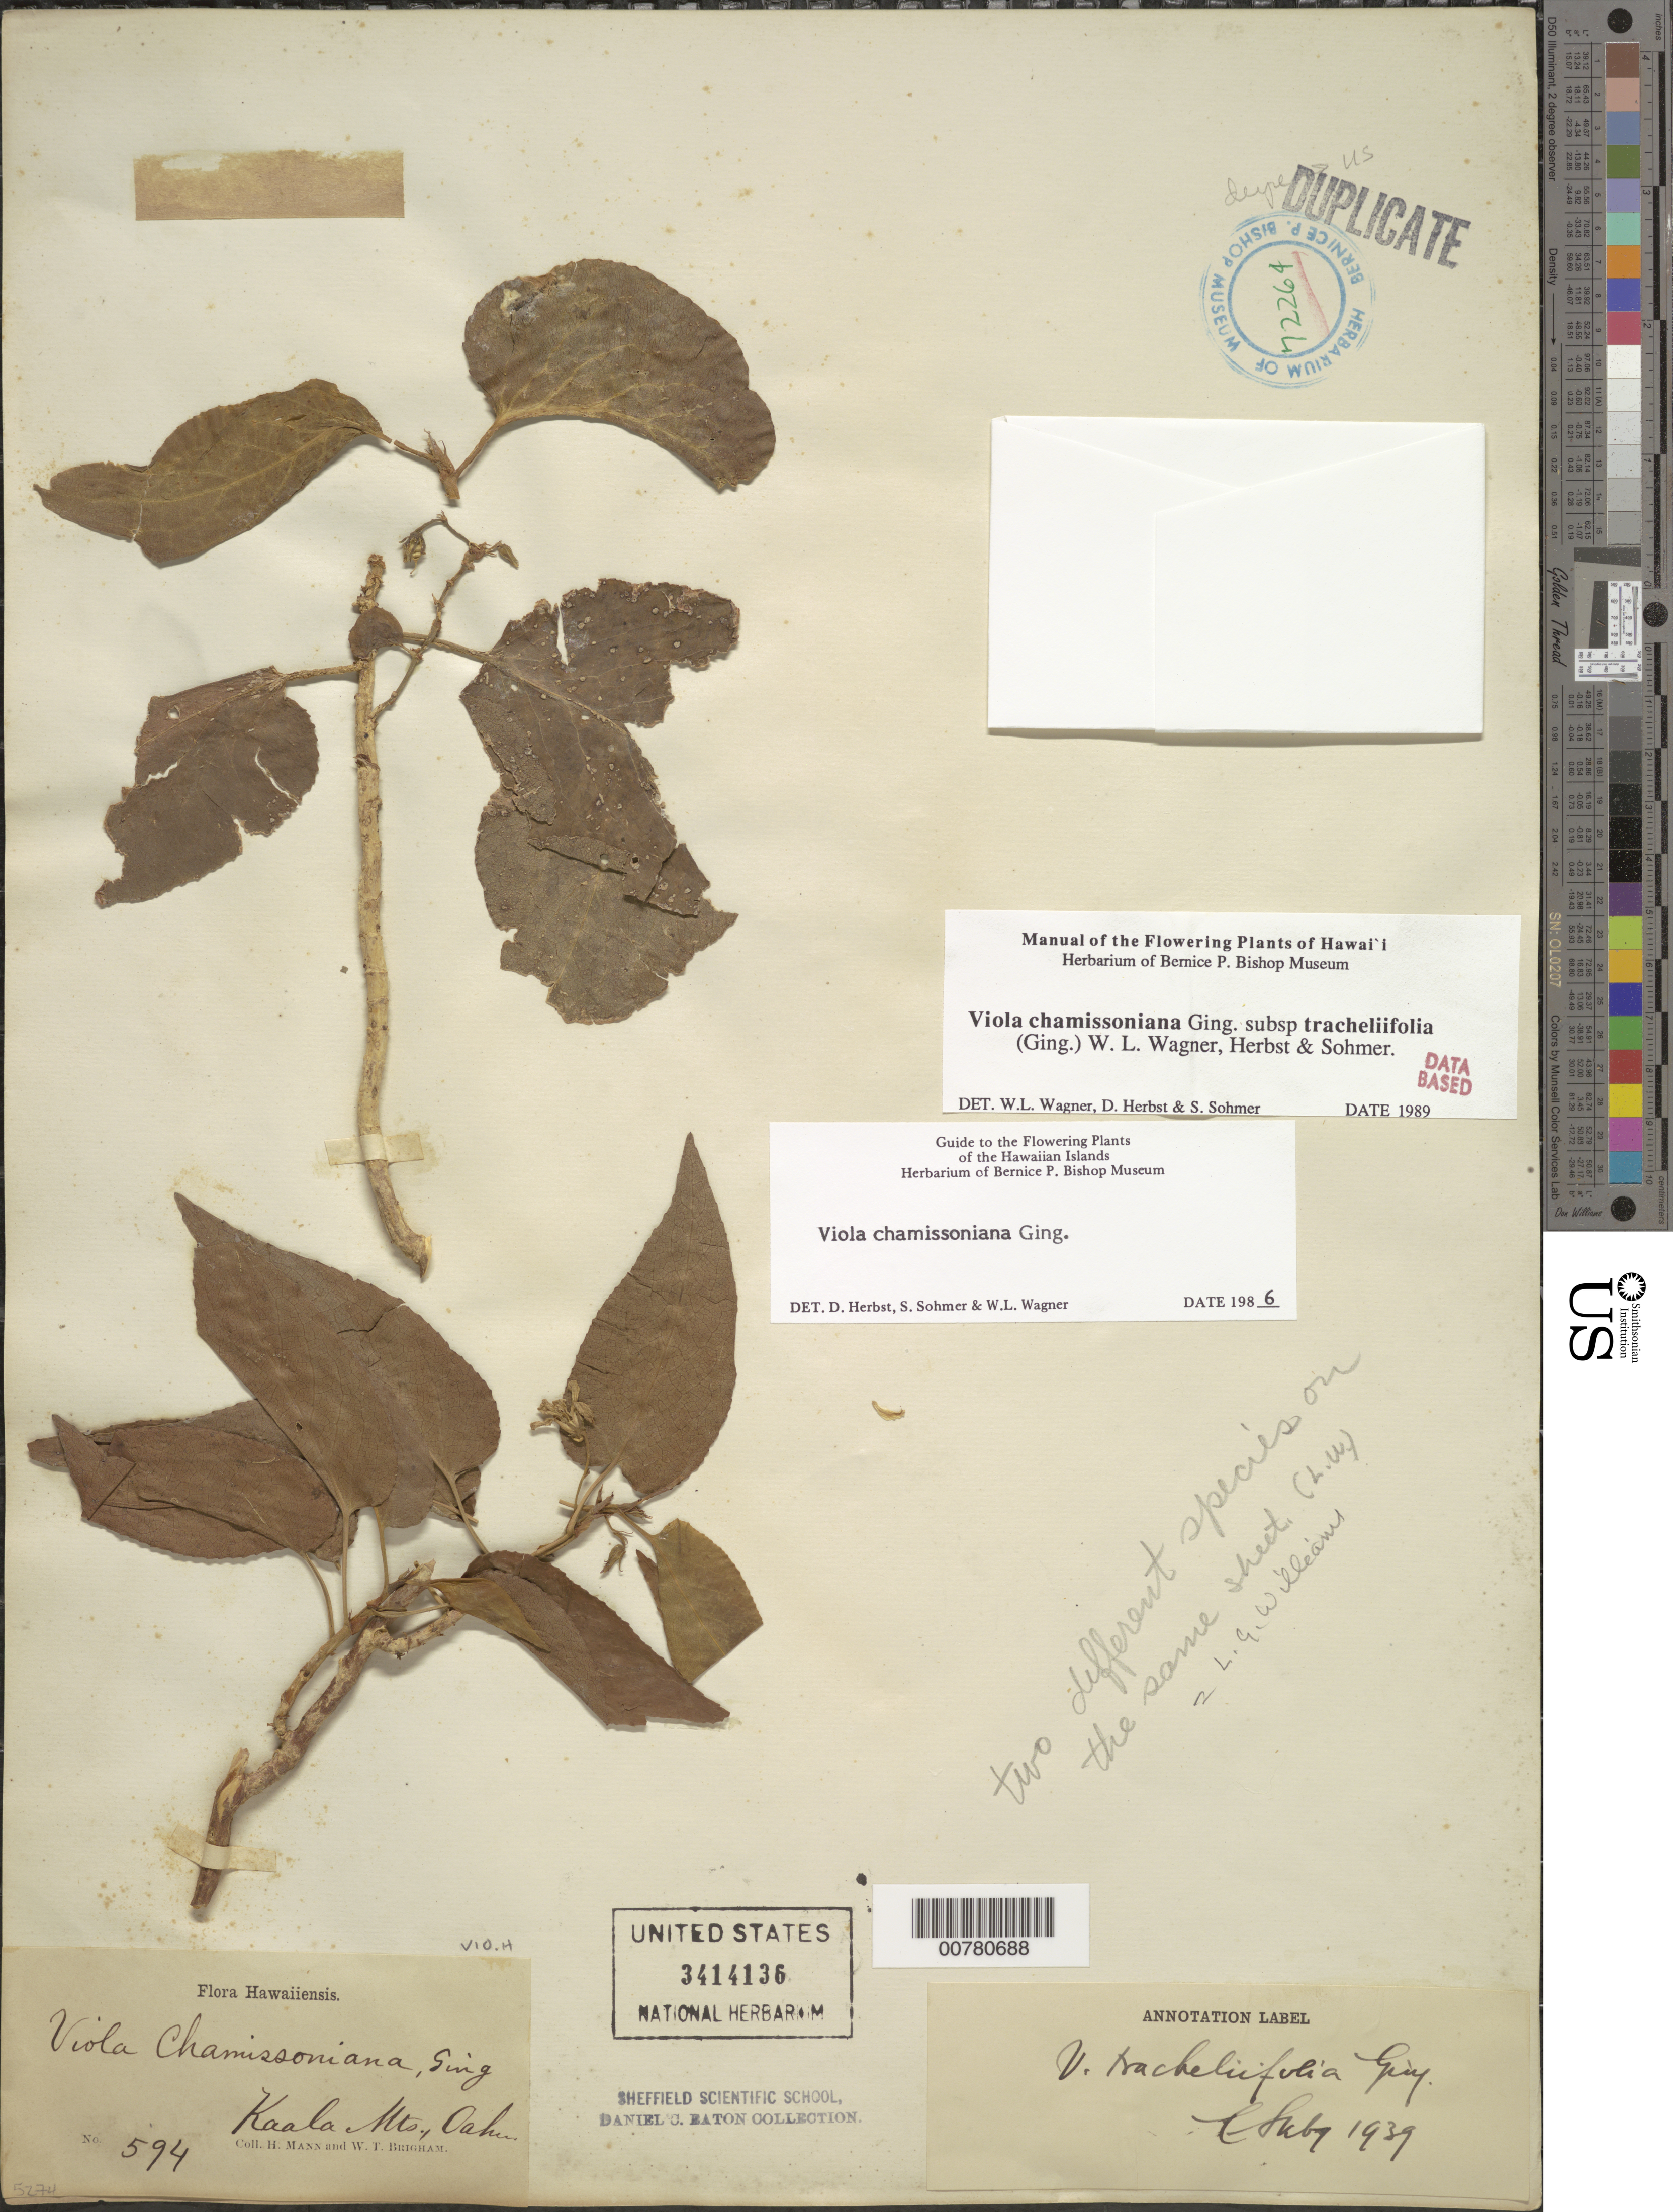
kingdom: Plantae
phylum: Tracheophyta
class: Magnoliopsida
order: Malpighiales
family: Violaceae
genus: Viola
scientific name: Viola chamissoniana subsp. tracheliifolia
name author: (Ging.) W.L. Wagner et al.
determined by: Wagner, W. L.; Herbst, D. R.; Sohmer, S. H.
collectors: H. Mann & W. T. Brigham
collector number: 594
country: United States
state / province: Hawaii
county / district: Honolulu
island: Oahu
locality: Kaala Mts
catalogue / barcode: US 3414136